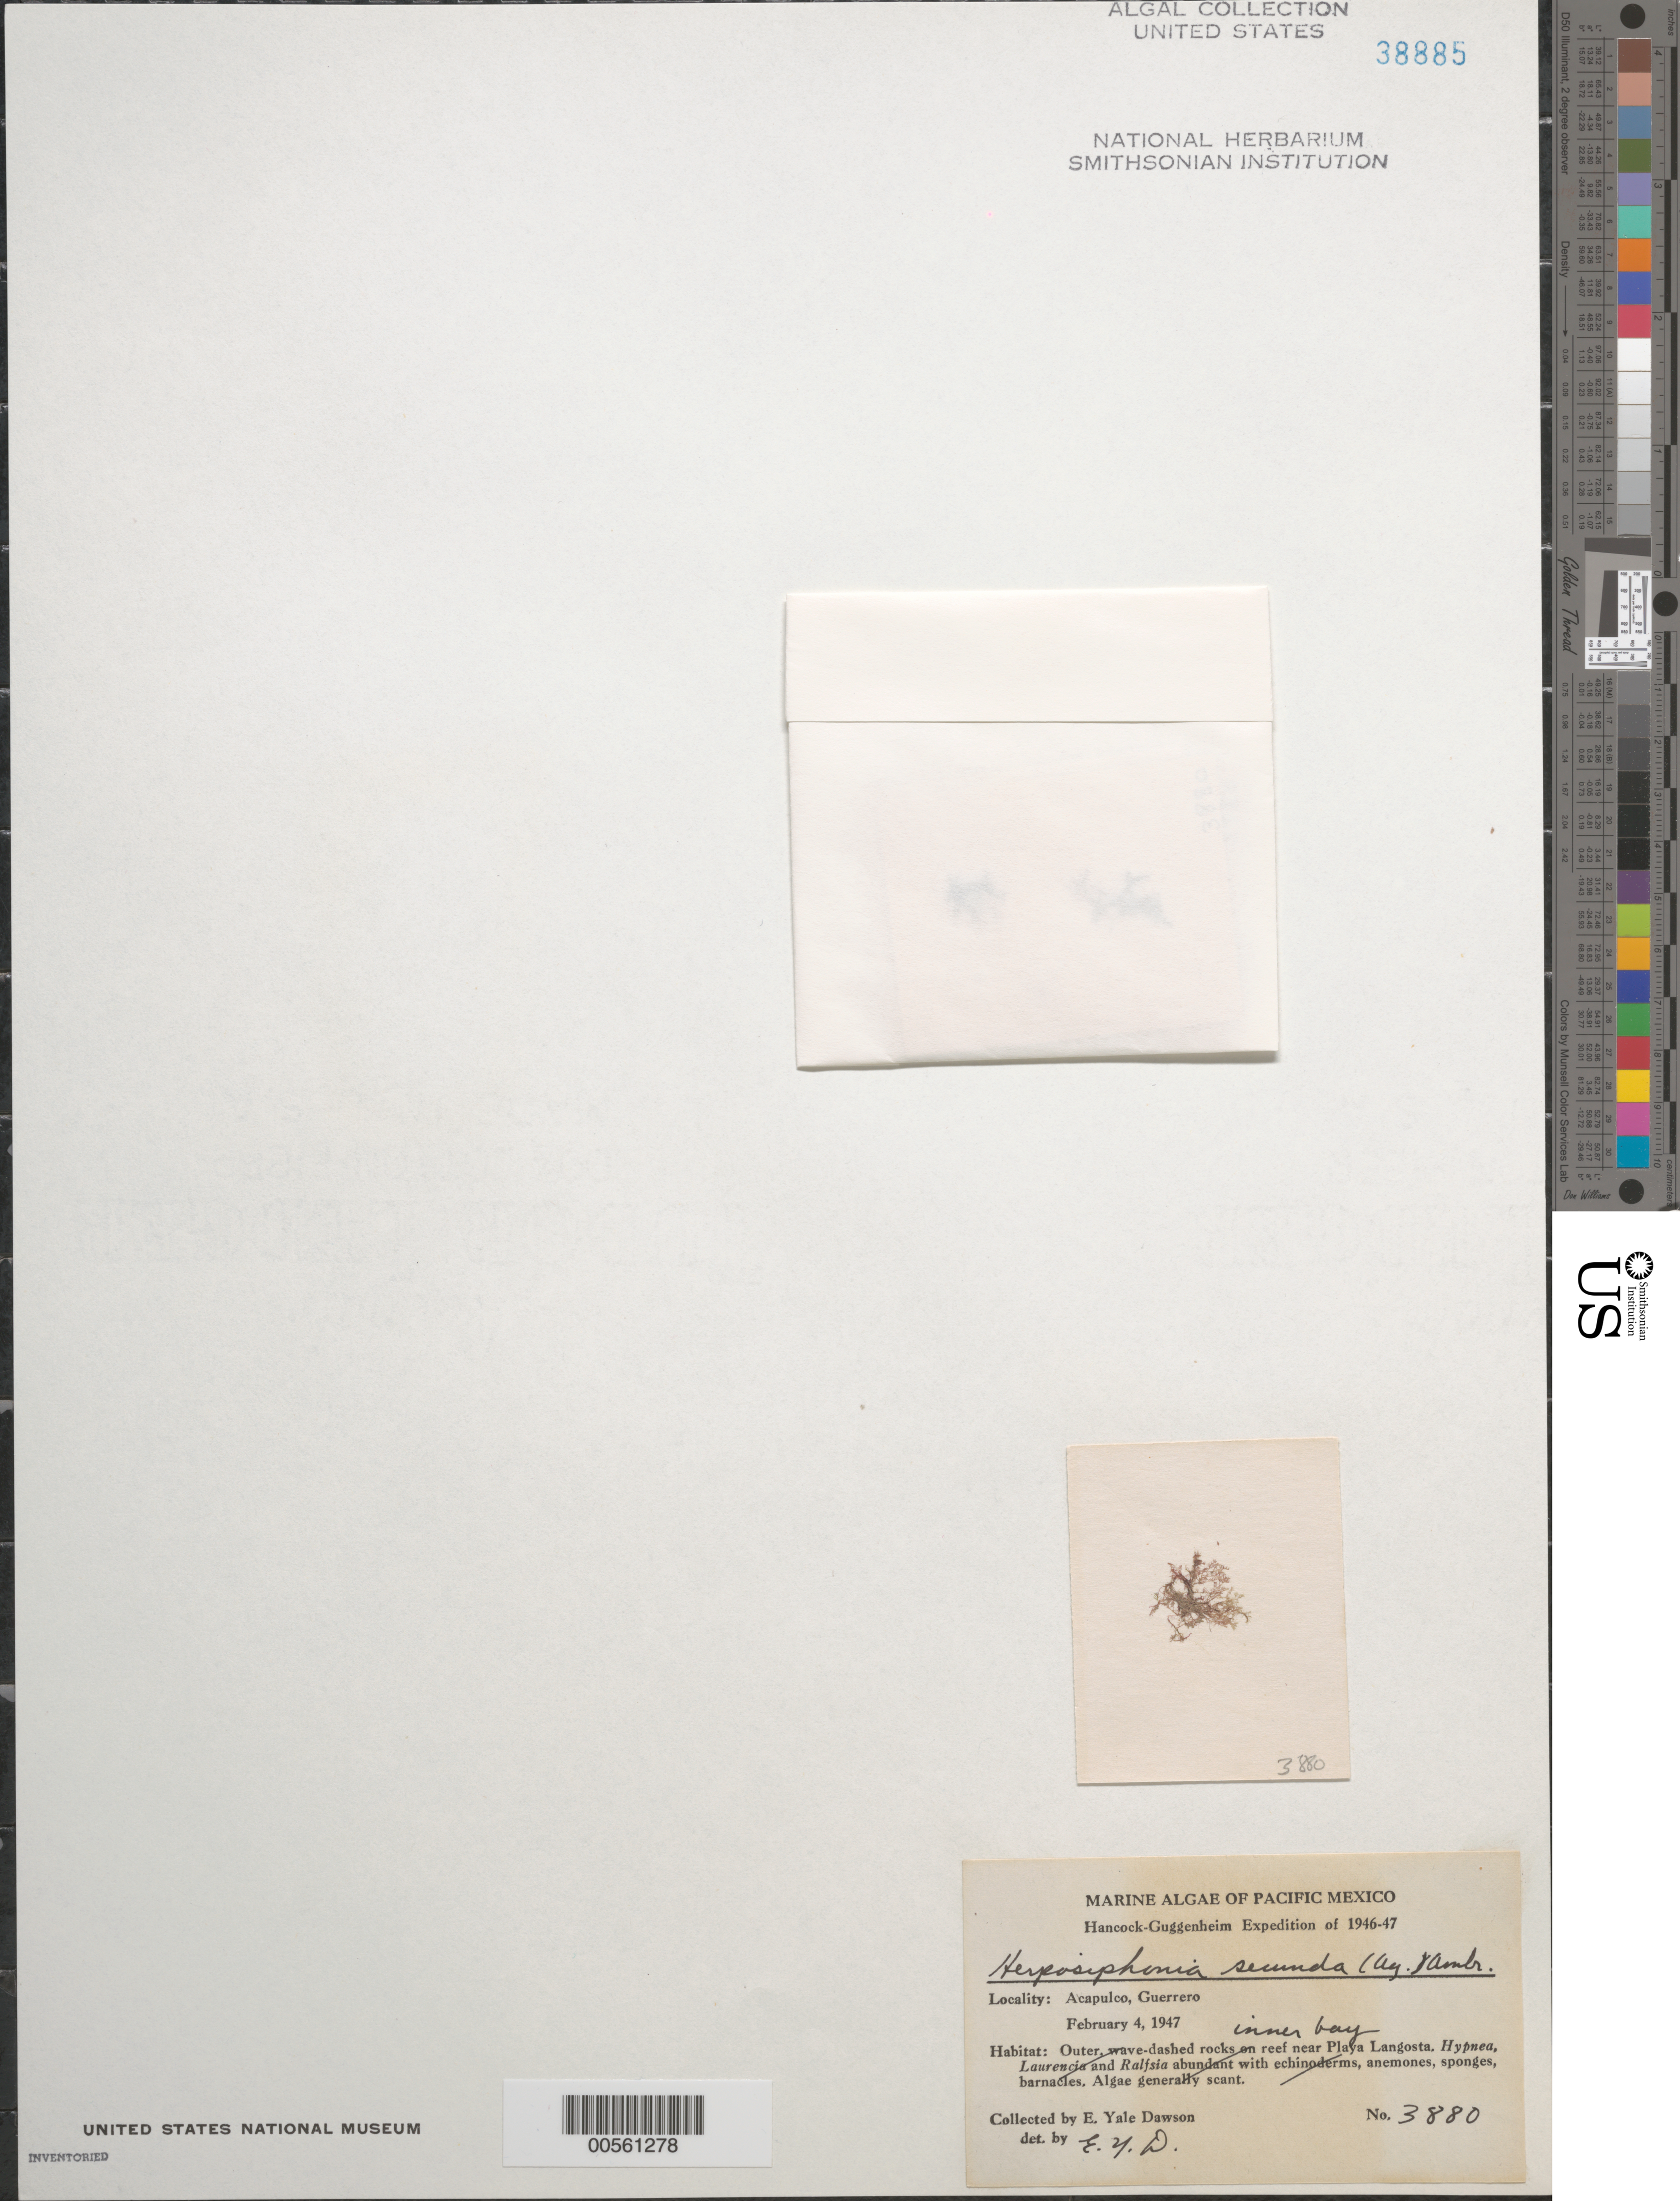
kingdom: Plantae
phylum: Rhodophyta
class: Florideophyceae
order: Ceramiales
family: Rhodomelaceae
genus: Herposiphonia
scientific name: Herposiphonia secunda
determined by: Dawson, E. Y.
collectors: E. Y. Dawson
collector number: EYD 3880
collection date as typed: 04 Feb 1947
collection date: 1947-02-04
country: Mexico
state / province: Guerrero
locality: Inner bay, Acapulco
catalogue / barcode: US 38885